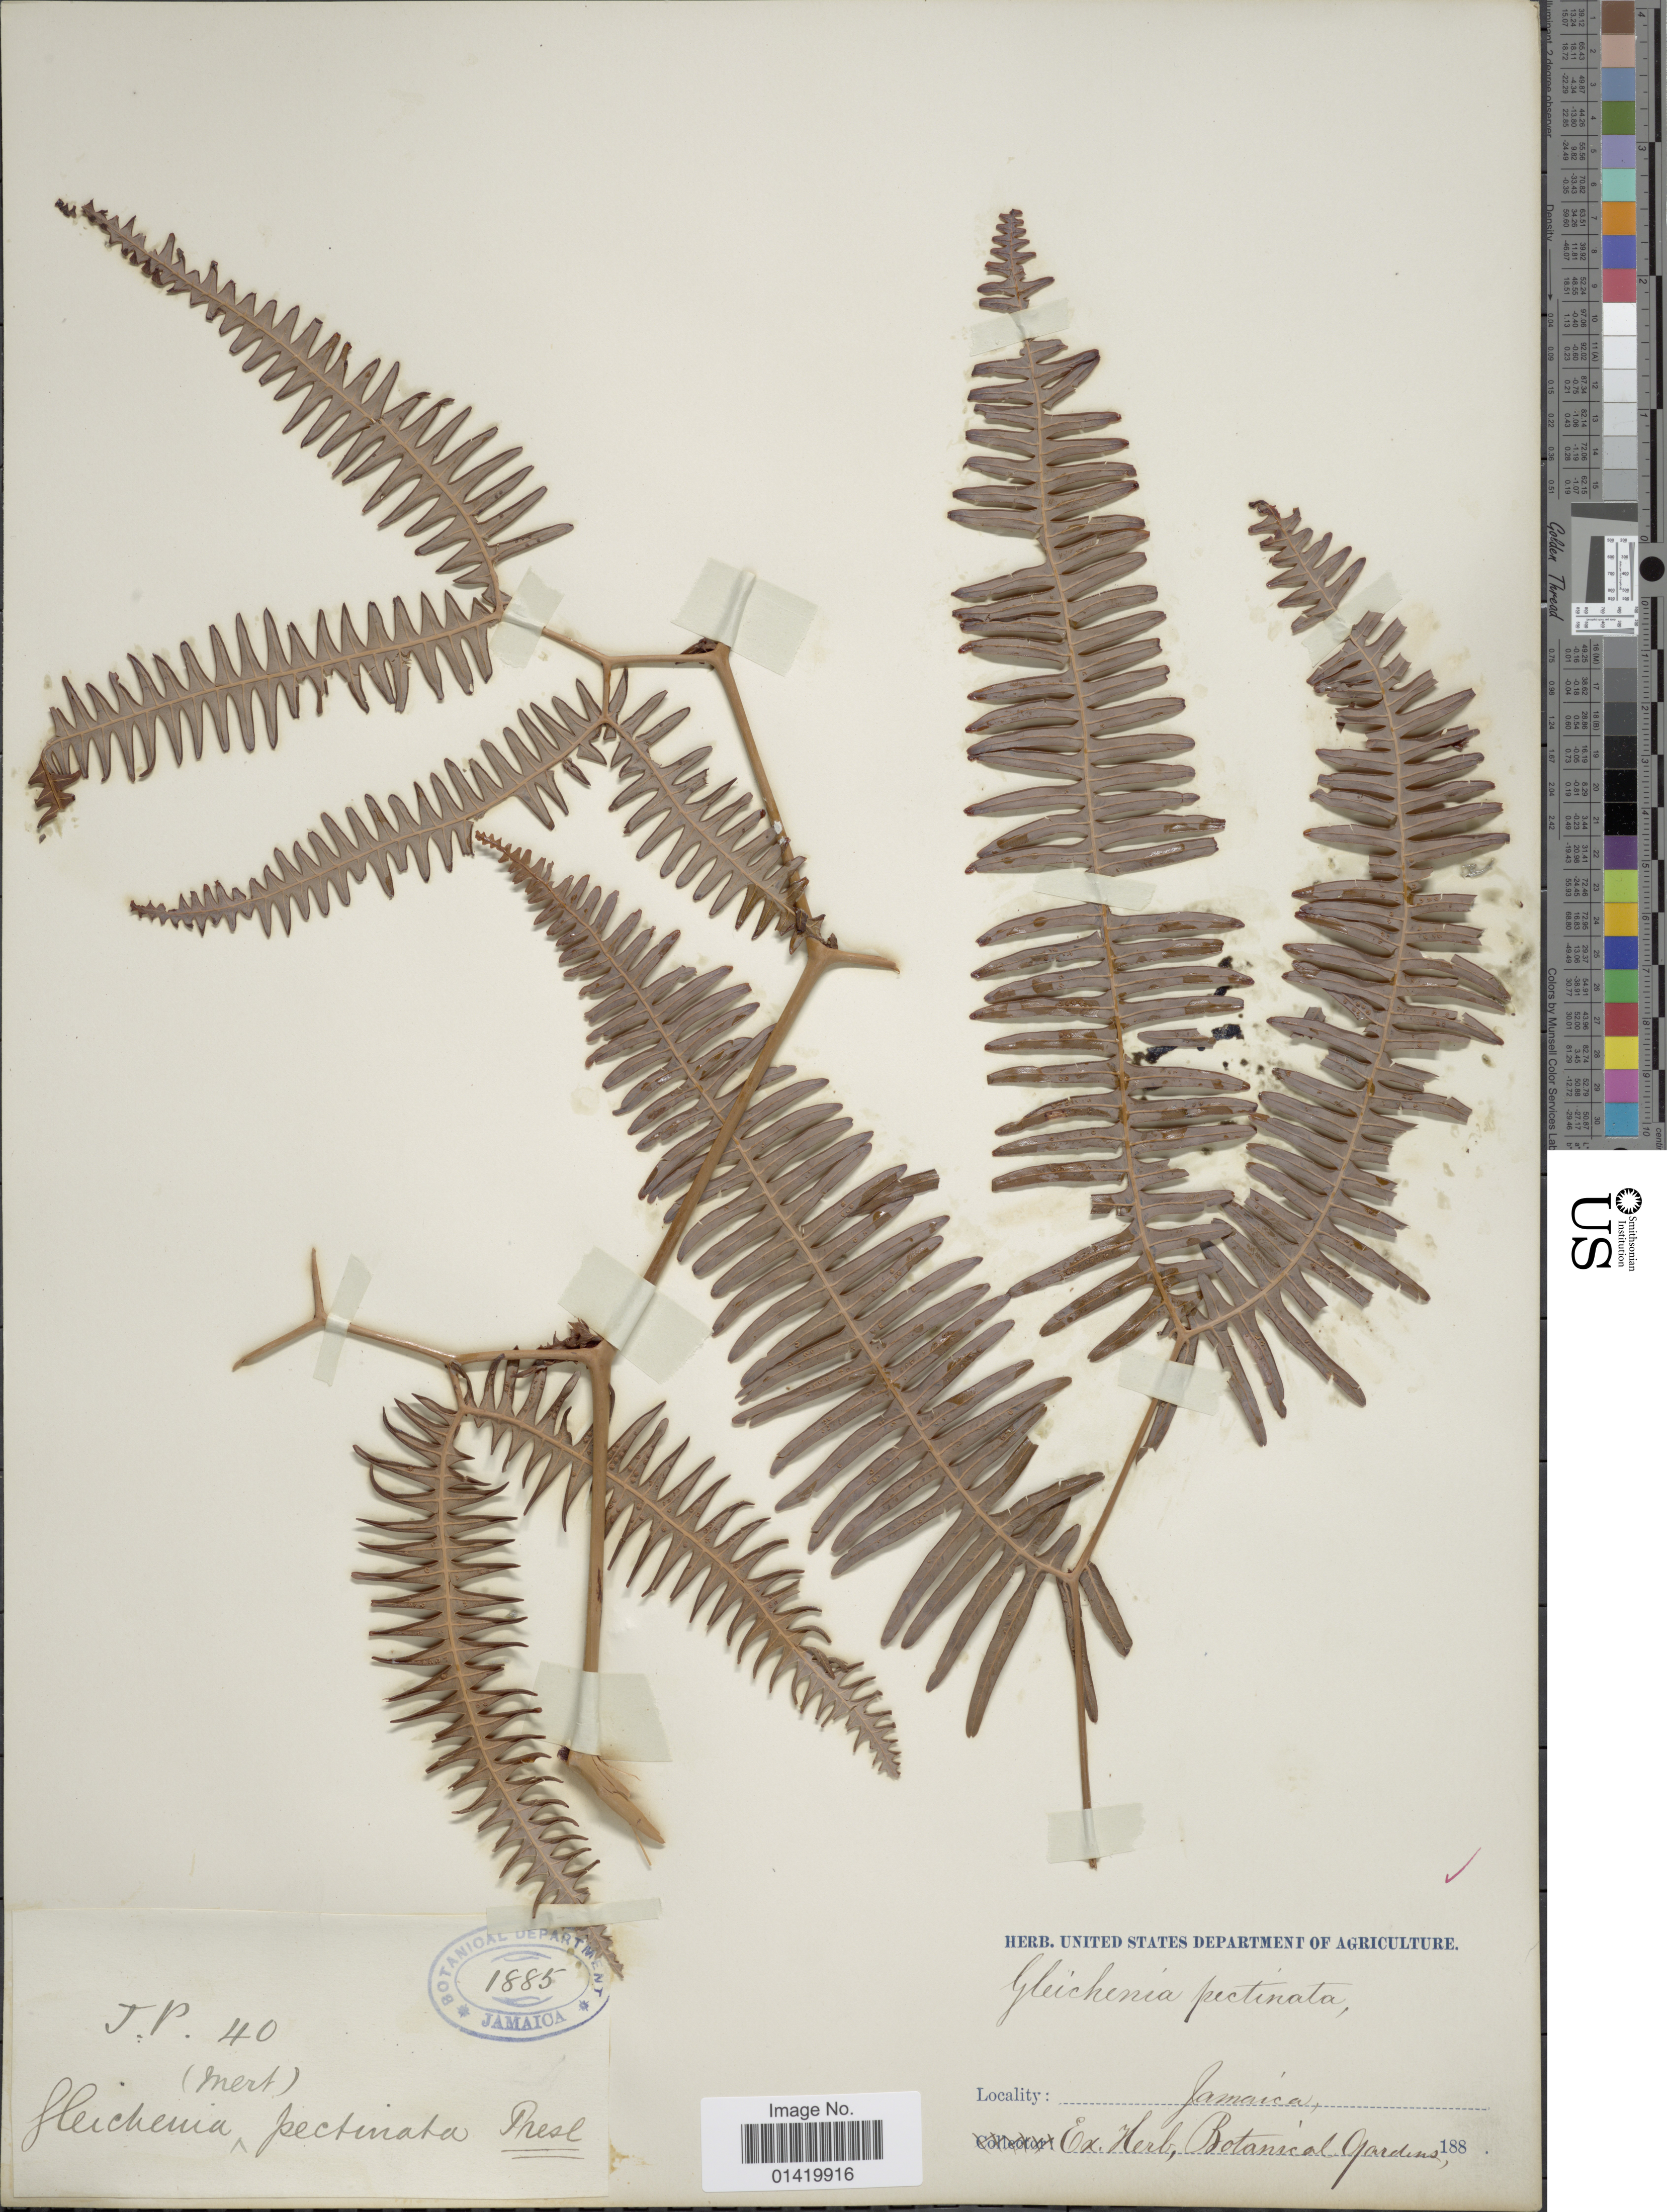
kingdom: Plantae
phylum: Tracheophyta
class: Polypodiopsida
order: Gleicheniales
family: Gleicheniaceae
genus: Gleichenella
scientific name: Gleichenella pectinata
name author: (Willd.) Ching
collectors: J.P.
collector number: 40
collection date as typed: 188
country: Jamaica